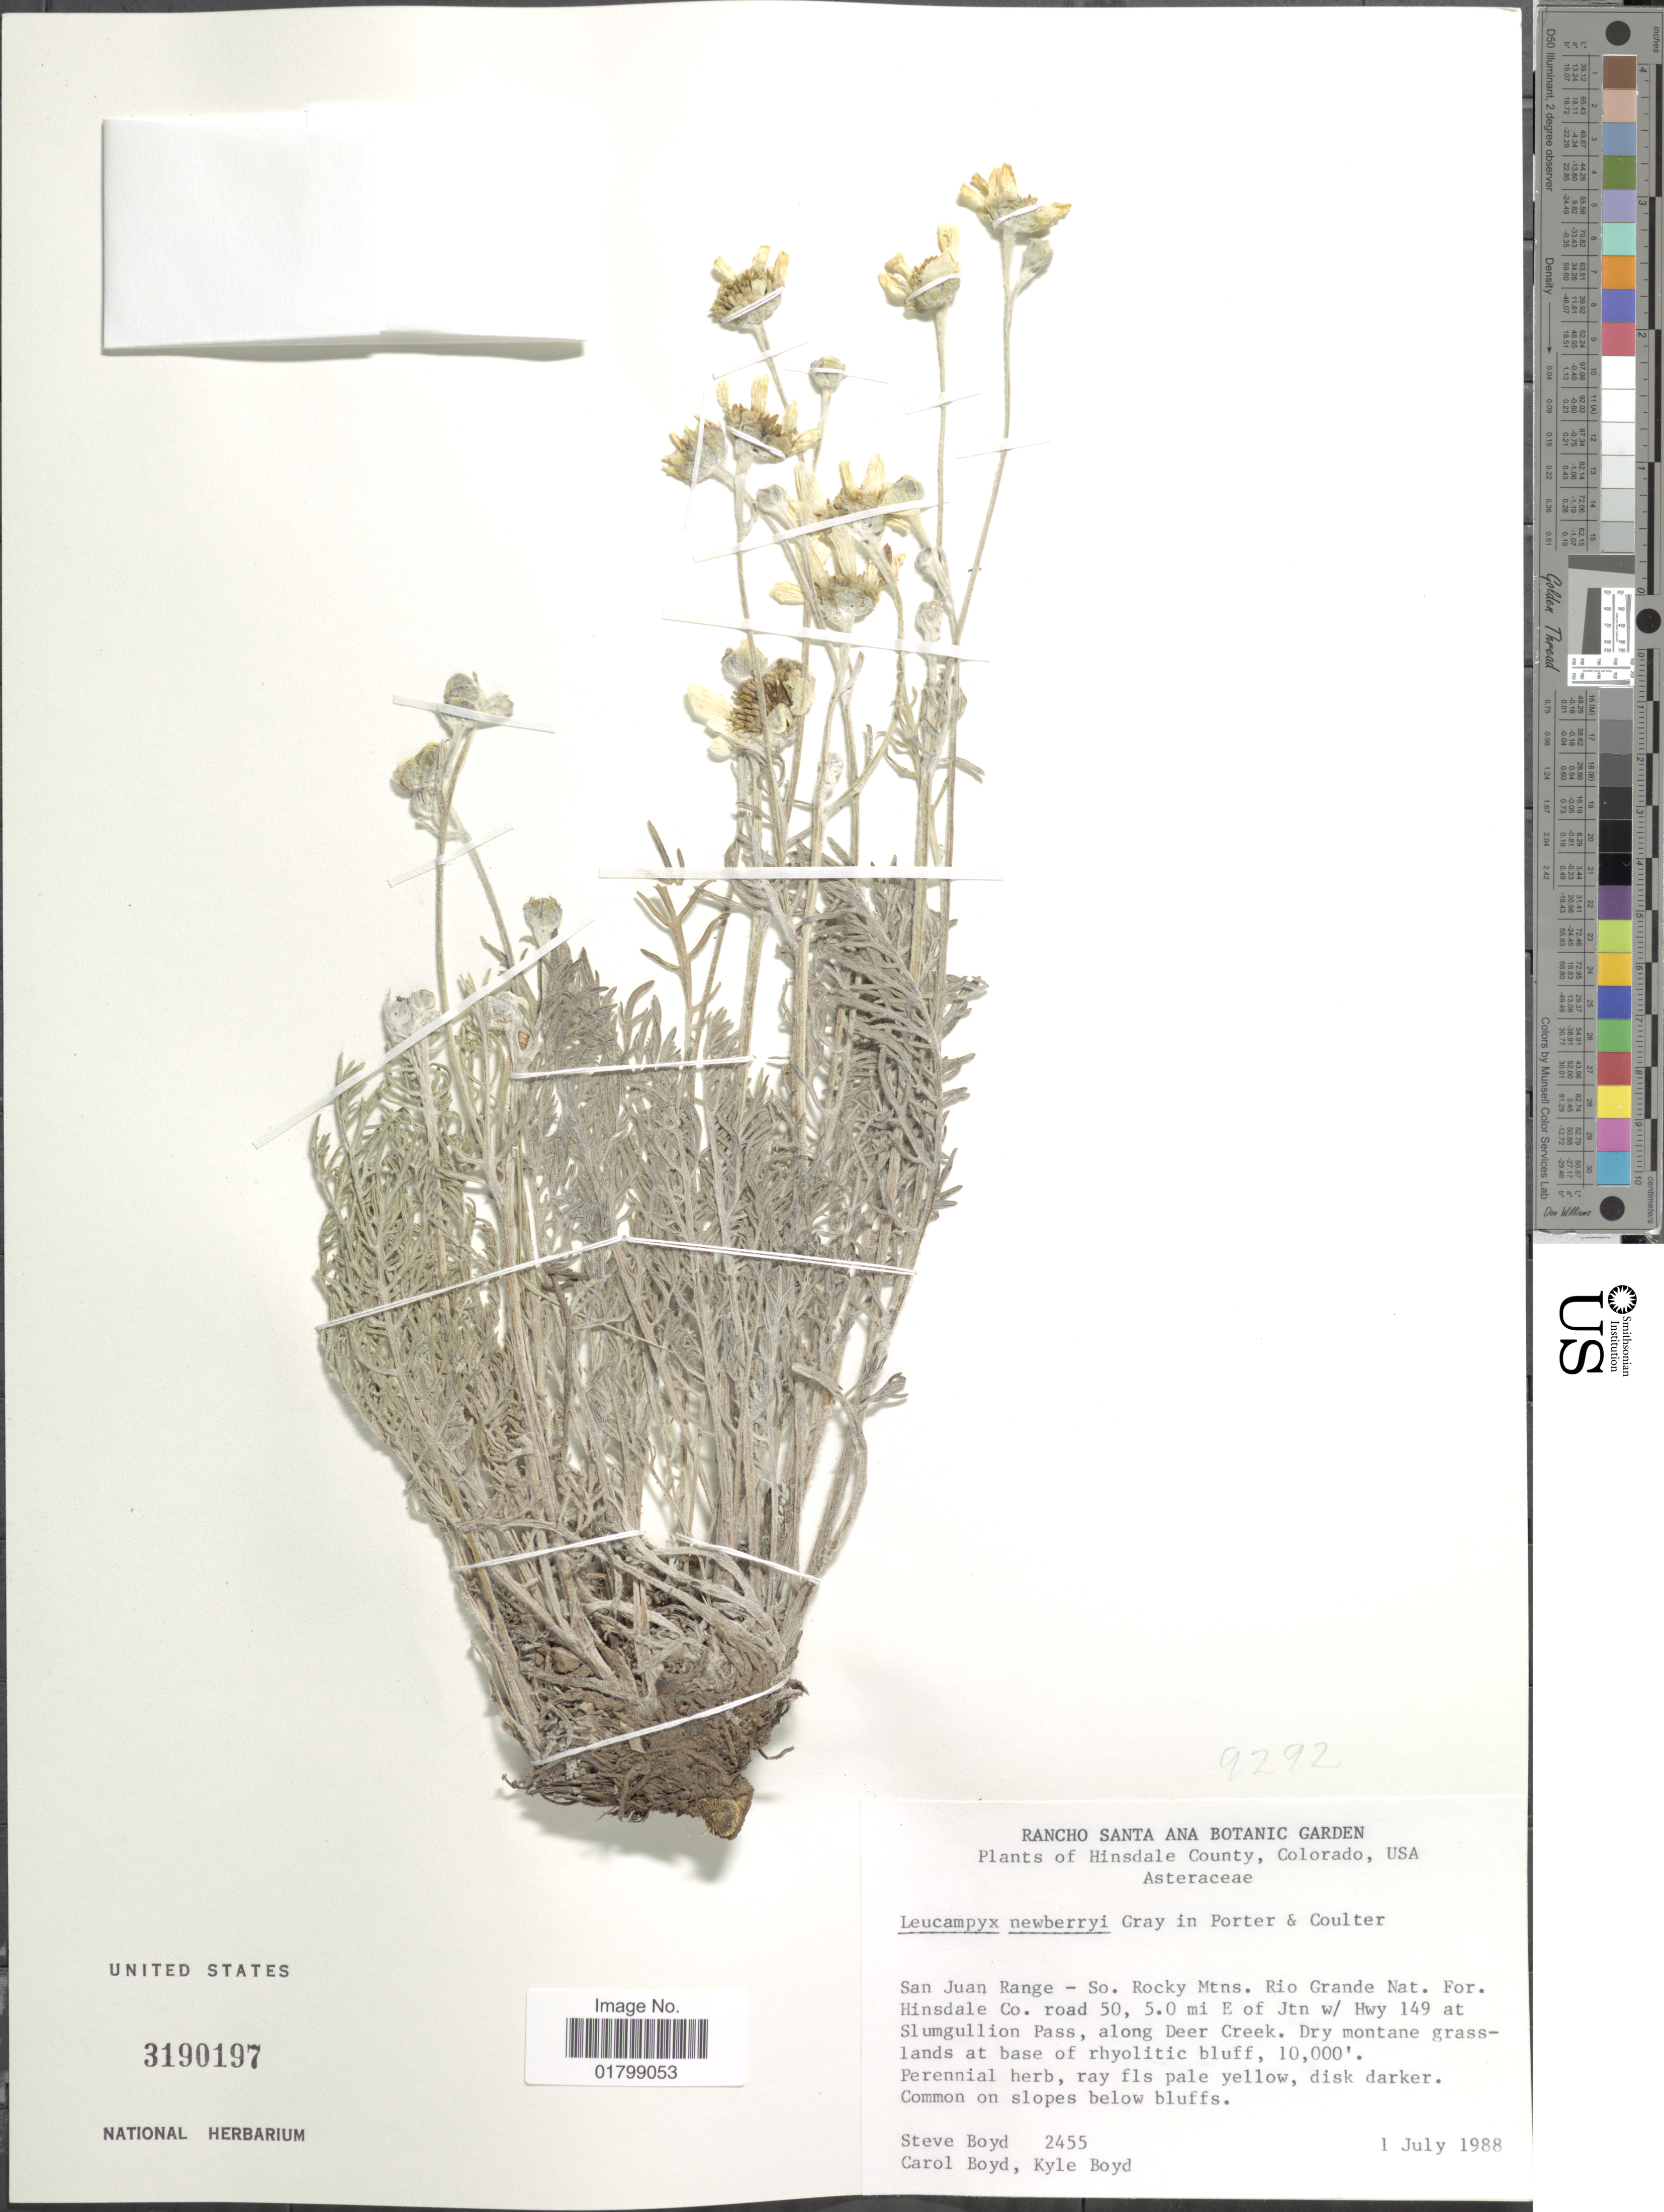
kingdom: Plantae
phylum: Tracheophyta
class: Magnoliopsida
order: Asterales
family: Asteraceae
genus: Hymenopappus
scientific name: Hymenopappus newberryi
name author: (D.D. Keck) B.L. Turner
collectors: S. Boyd, C. Boyd & K. Boyd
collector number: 2455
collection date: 1988-07-01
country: United States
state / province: Colorado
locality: Hinsdale County, San Juan Range - So. Rocky Mtns. Rio Grande Nat. For. Hinsdale Co. Road 50, 5.0 mi E of Jtn w/ Hwy 149 at Slumgullion Pass, along Deer Creek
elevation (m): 3048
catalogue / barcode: US 3190197